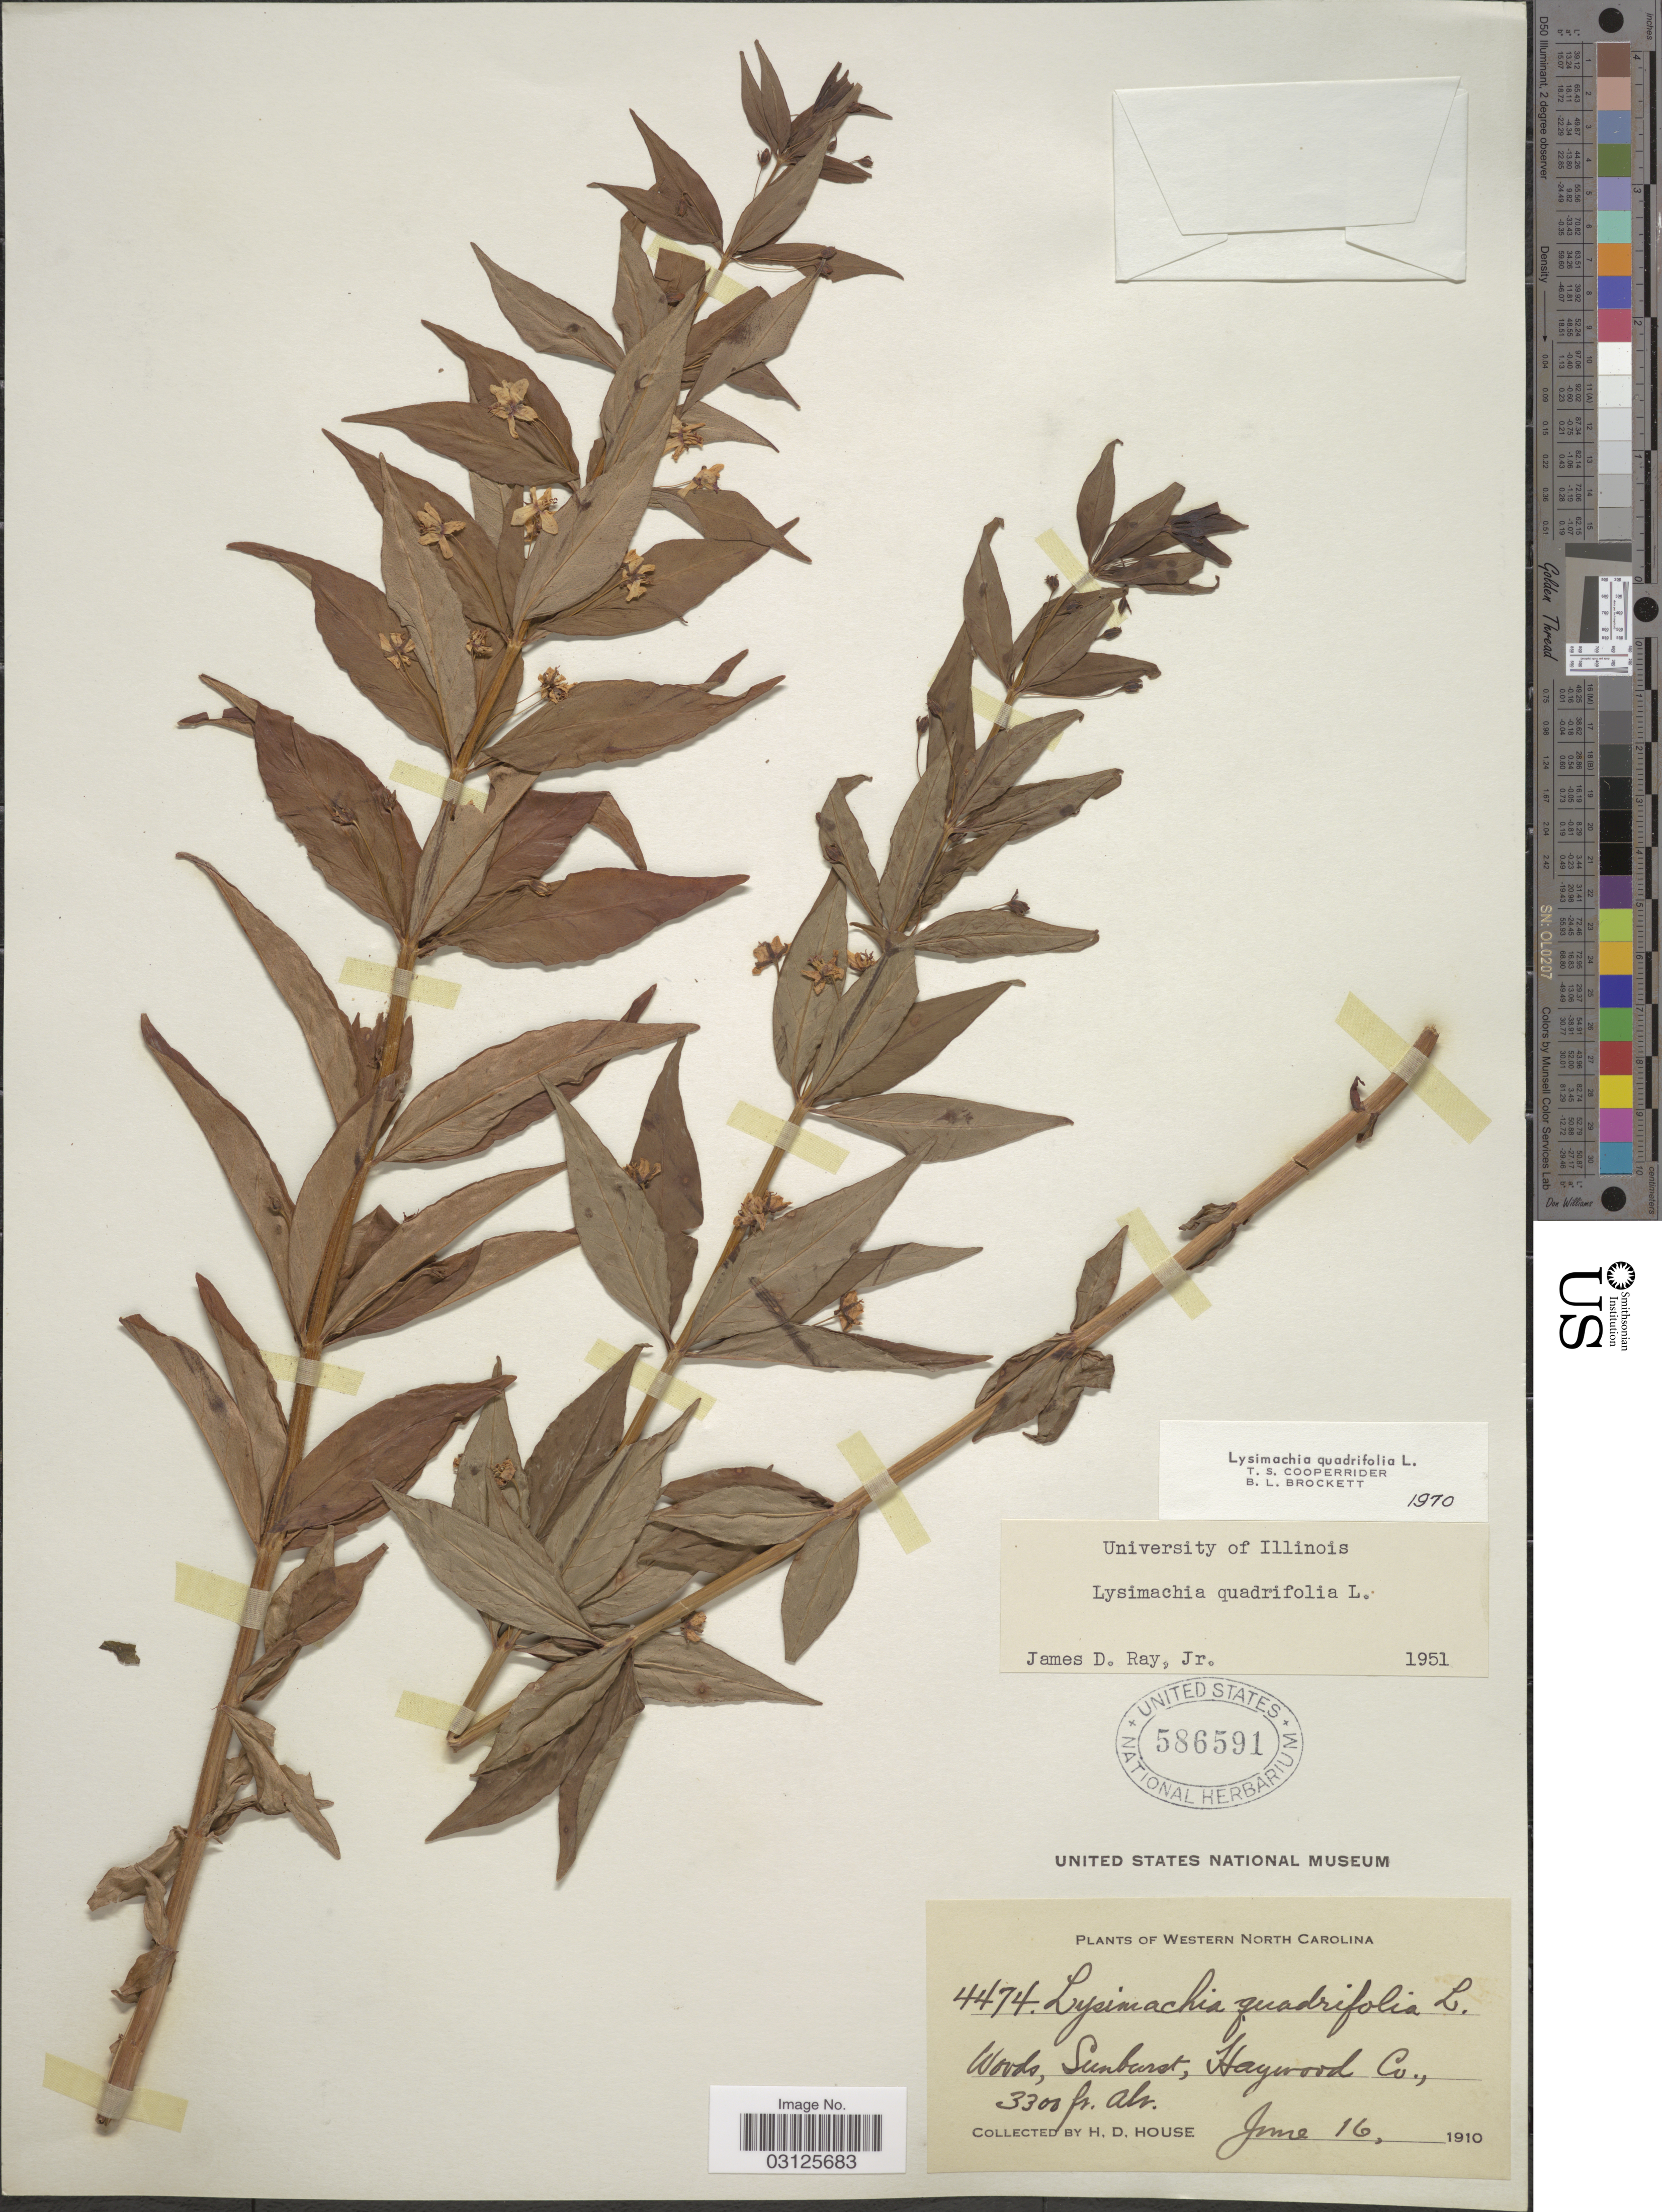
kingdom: Plantae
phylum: Tracheophyta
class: Magnoliopsida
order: Ericales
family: Primulaceae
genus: Lysimachia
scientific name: Lysimachia quadrifolia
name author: L.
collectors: H. D. House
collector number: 4474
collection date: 1910-06-16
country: United States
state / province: North Carolina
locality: Western North Carolina, Woods, Sunburst, Haywood Co.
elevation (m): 1006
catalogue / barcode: US 586591